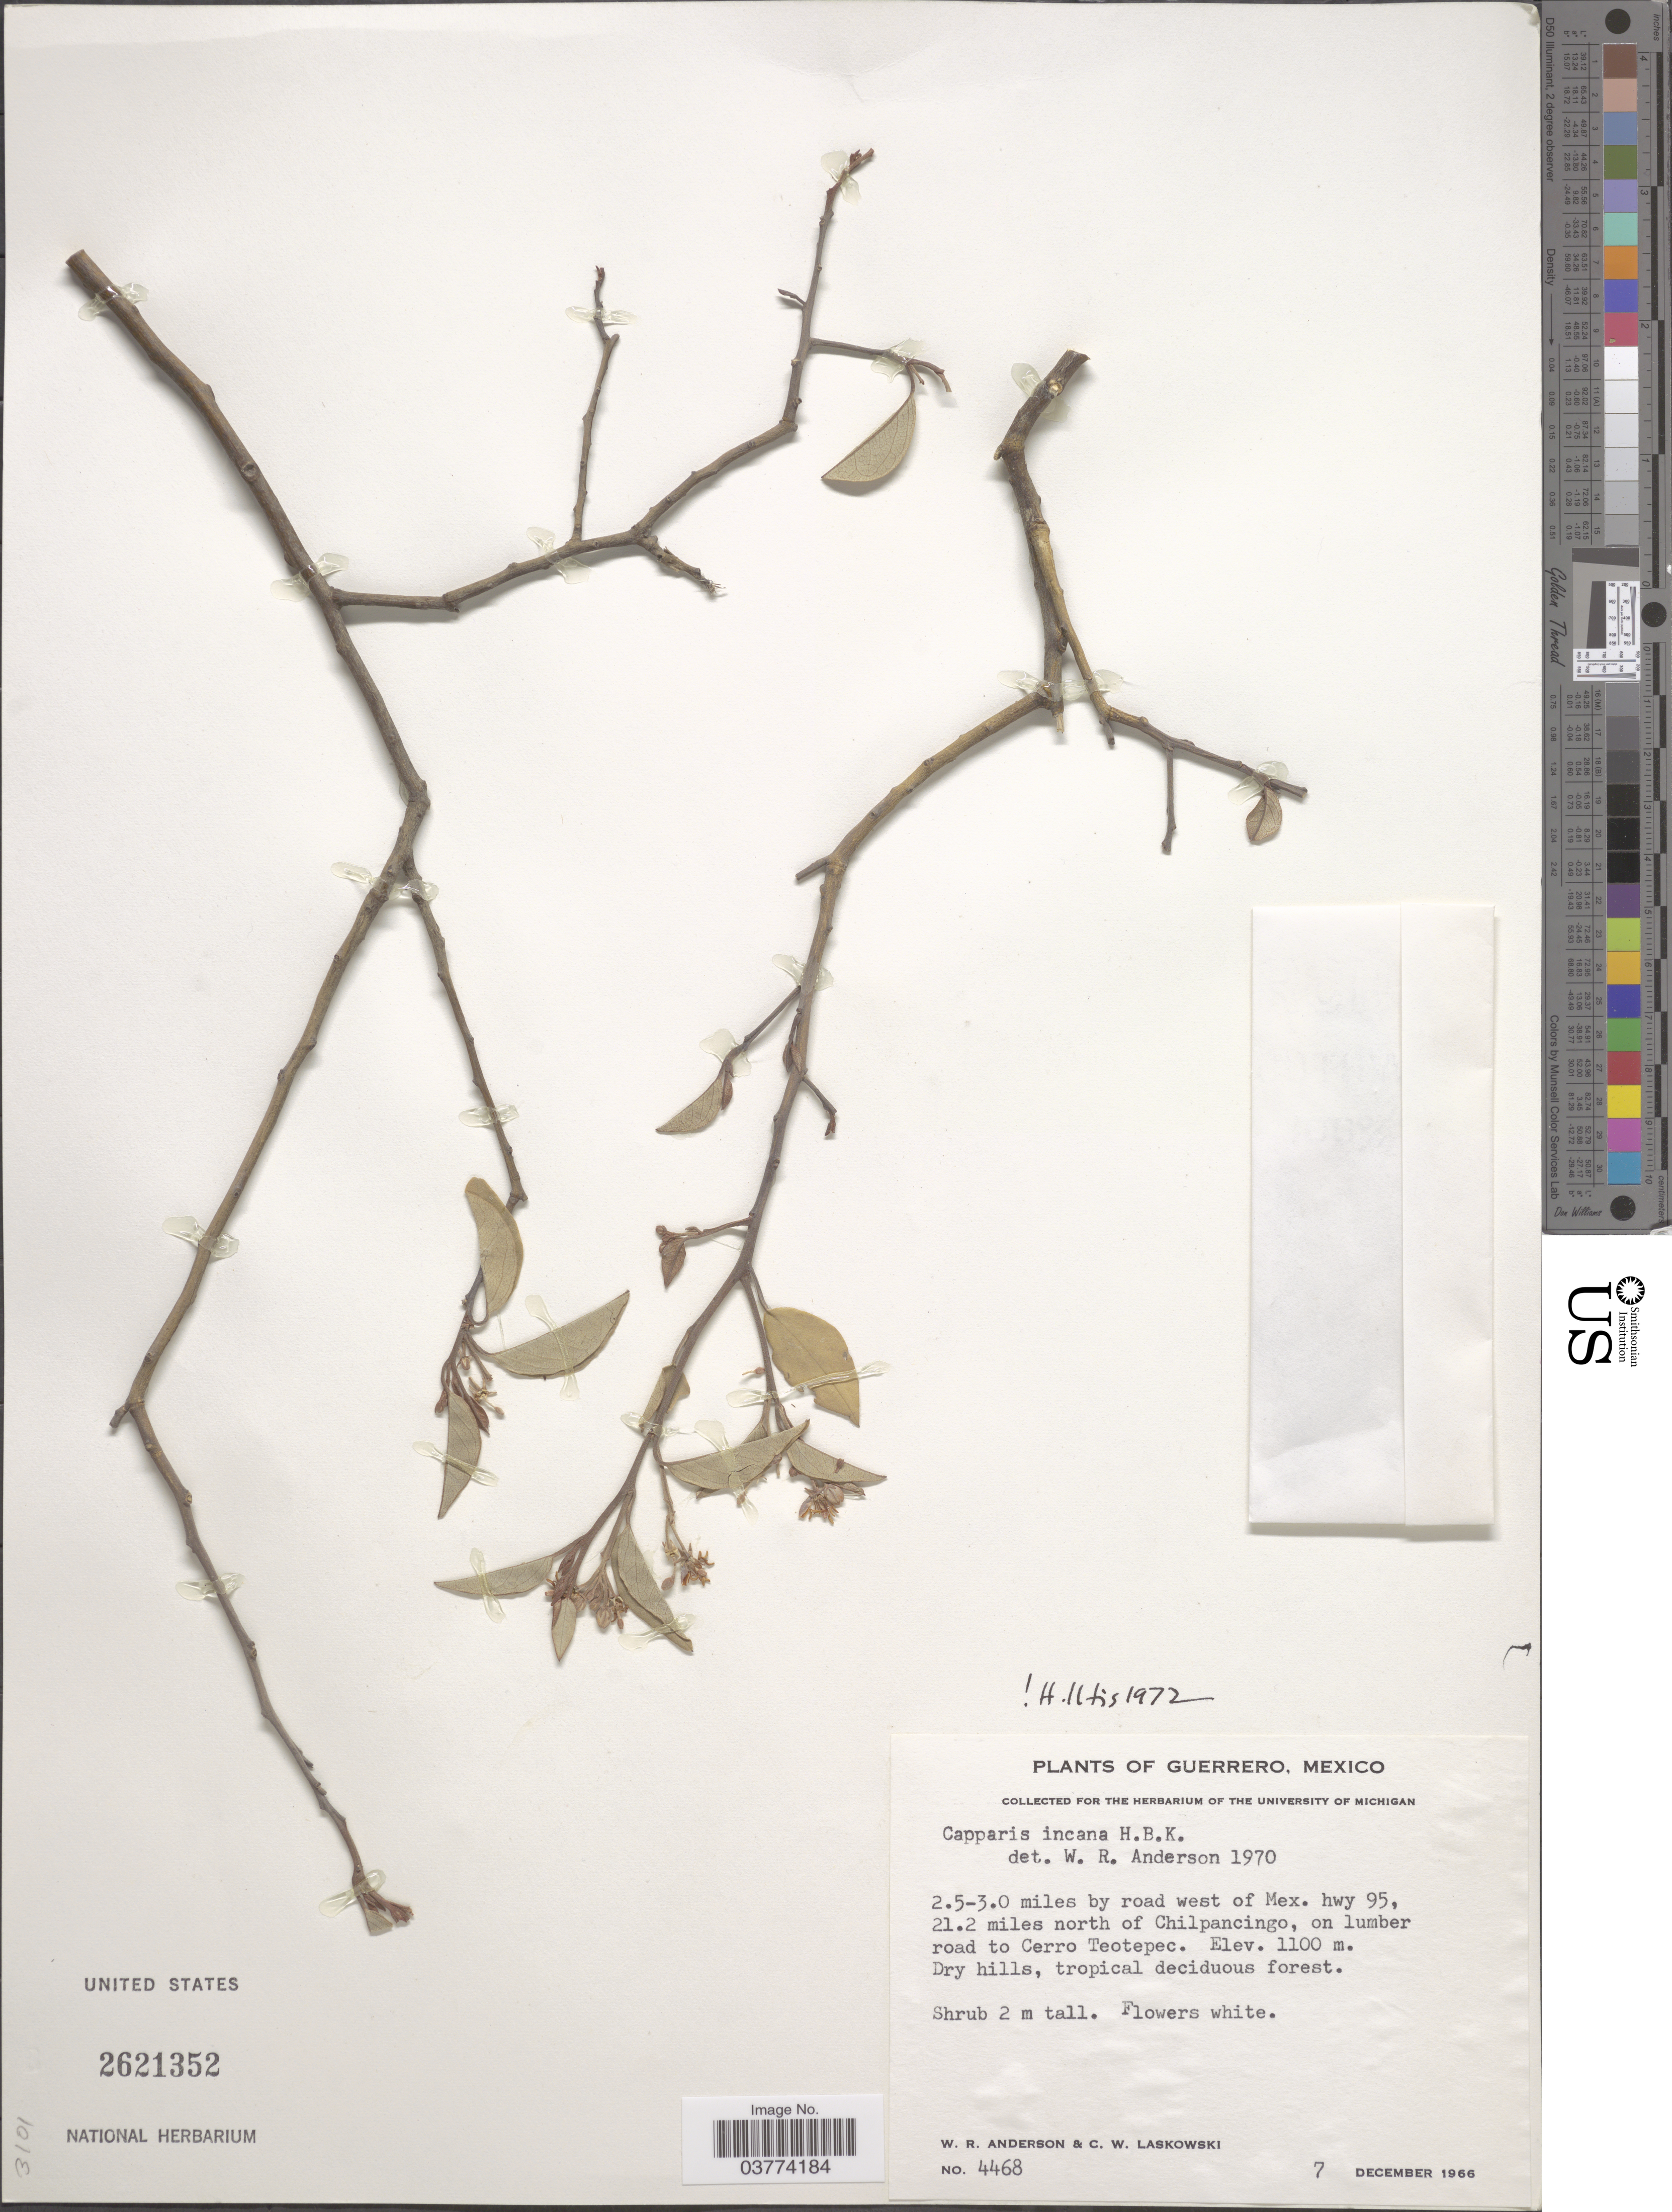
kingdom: Plantae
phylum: Tracheophyta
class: Magnoliopsida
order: Brassicales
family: Capparaceae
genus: Quadrella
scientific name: Quadrella incana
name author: (Kunth) Iltis & Cornejo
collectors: W. Anderson & C. Laskowski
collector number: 4468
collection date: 1966-12-07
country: Mexico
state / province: Guerrero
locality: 2.5-3.0 miles by road west of Mex. hwy 95, 21.2 miles north of Chilpancingo, on lumber road to Cerro Teotepec.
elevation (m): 1100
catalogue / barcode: US 2621352